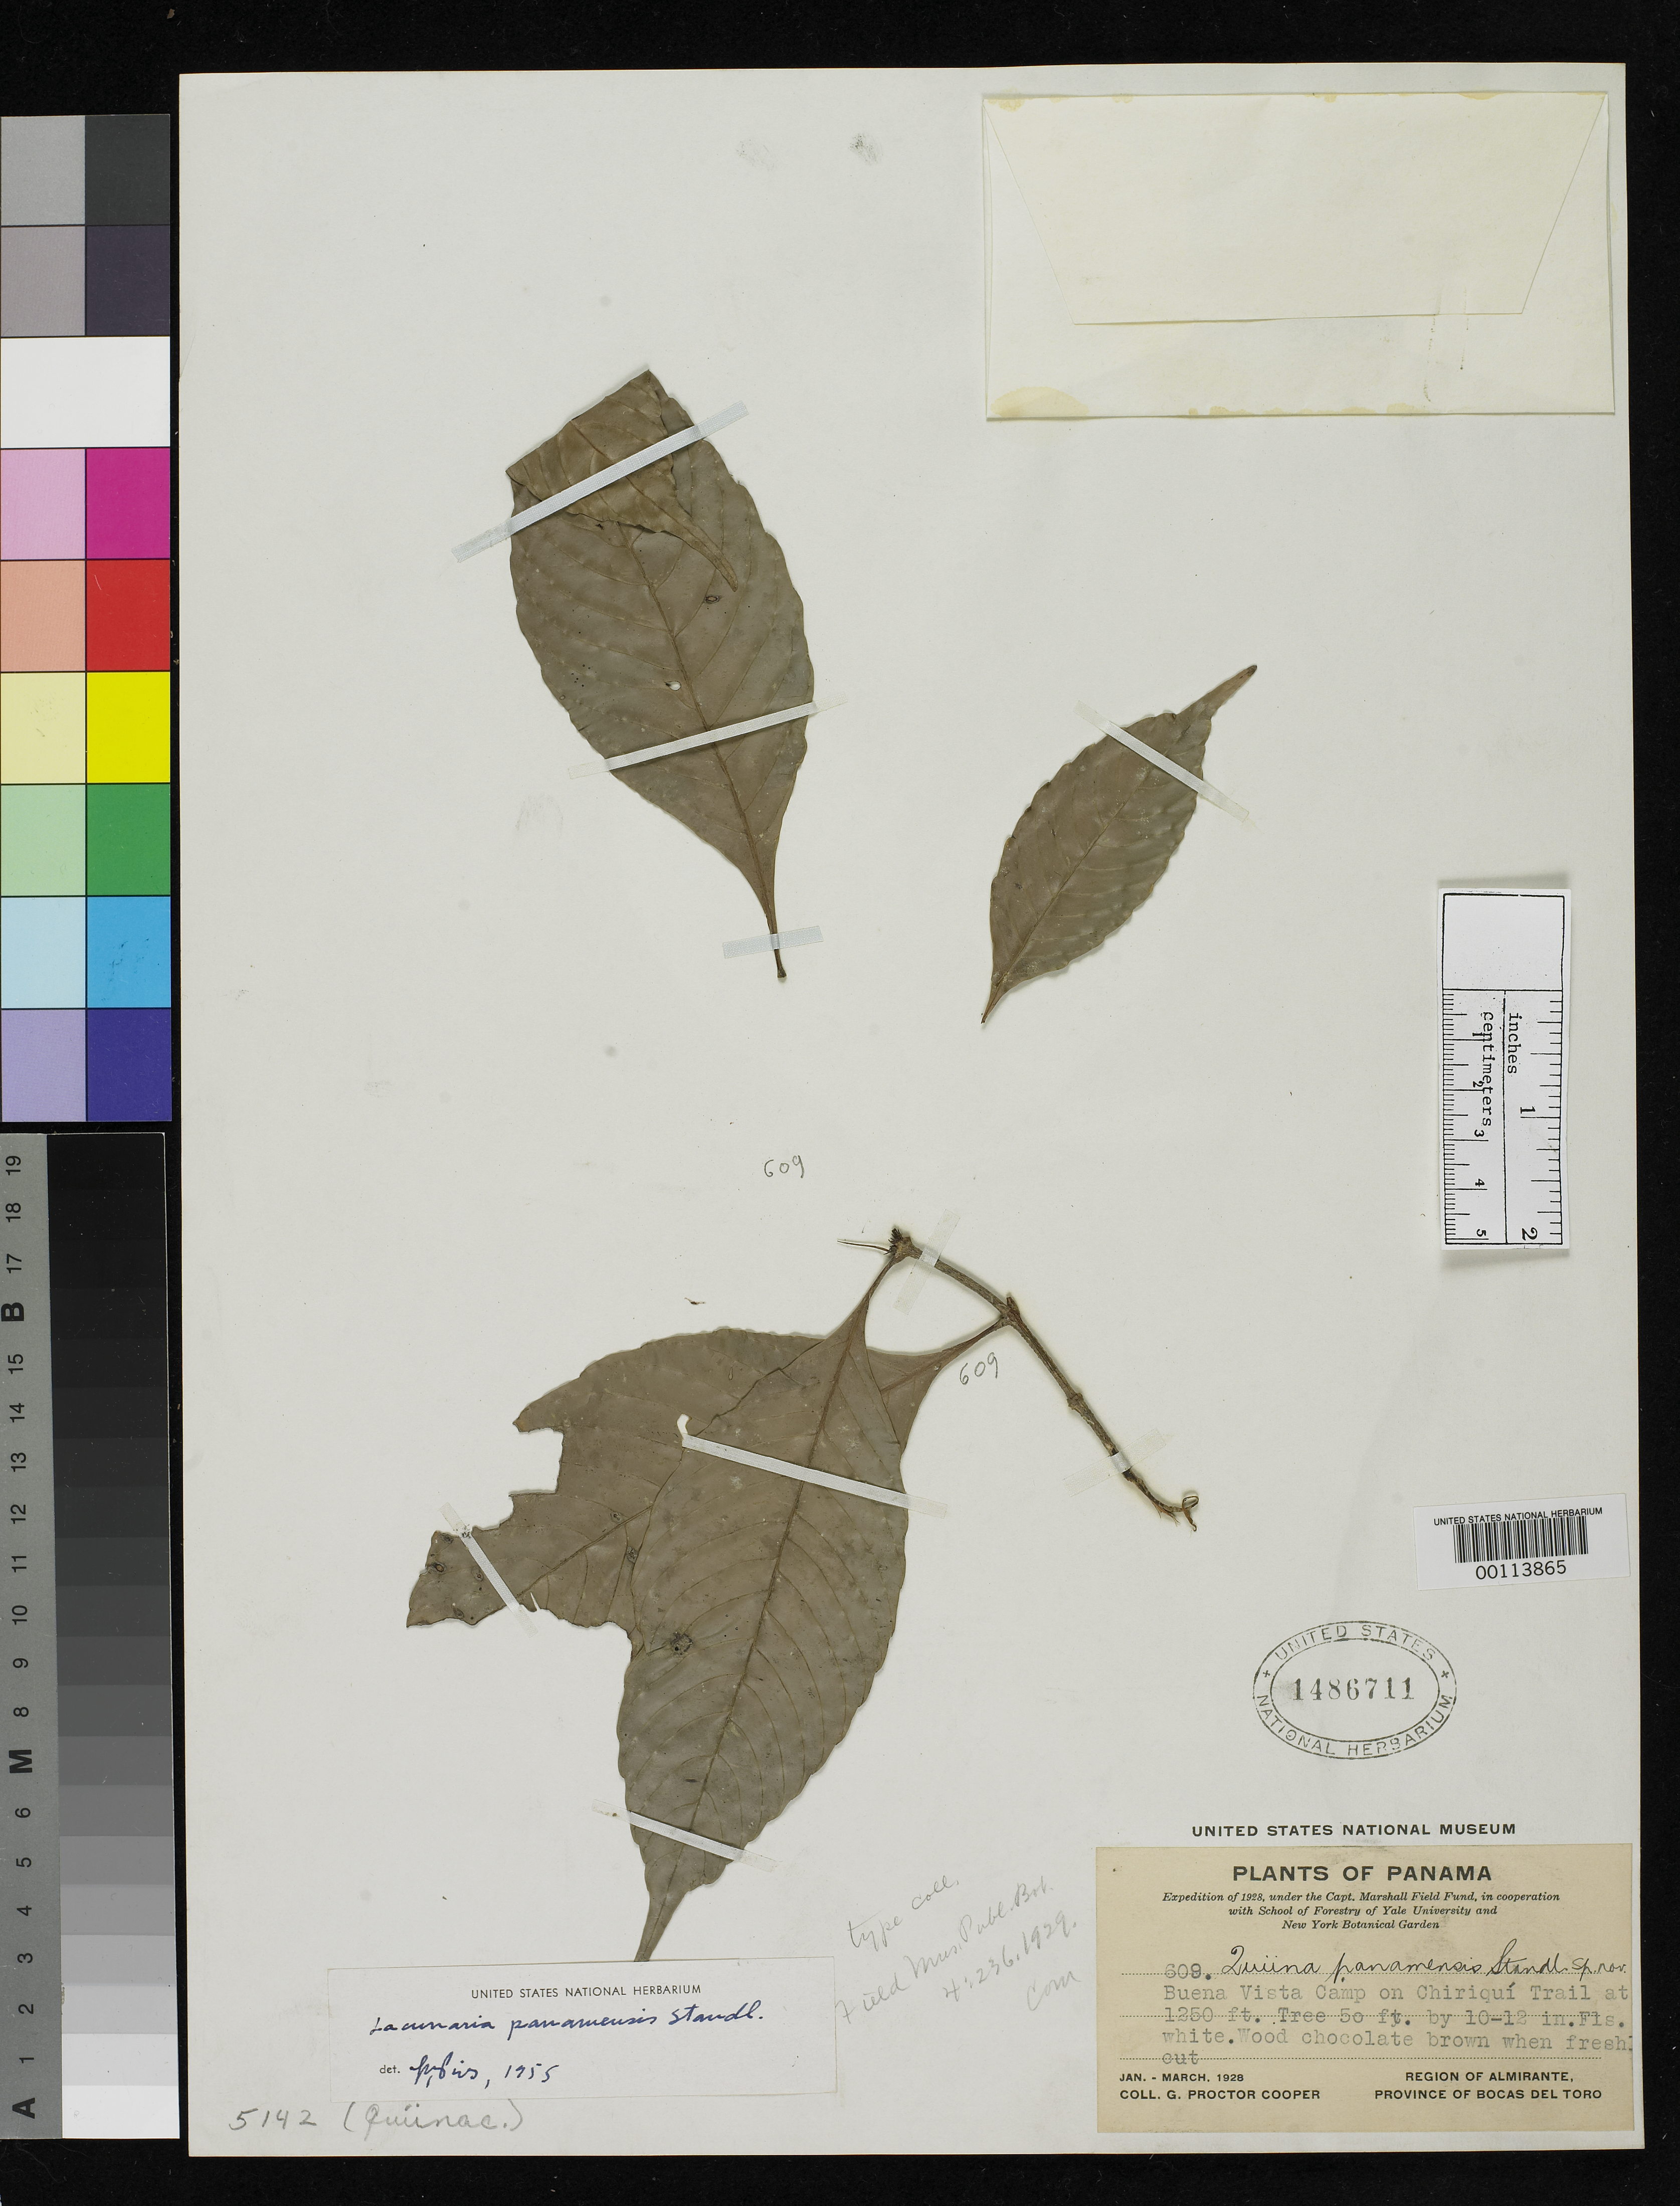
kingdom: Plantae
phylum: Tracheophyta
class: Magnoliopsida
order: Malpighiales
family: Quiinaceae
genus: Quiina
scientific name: Quiina panamensis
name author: Standl.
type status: Type Fragment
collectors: G. Cooper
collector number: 609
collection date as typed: Jan 1928 to -- Mar 1928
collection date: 1928-01/1928-03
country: Panama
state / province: Bocas del Toro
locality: Almirante.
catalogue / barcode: US 1486711